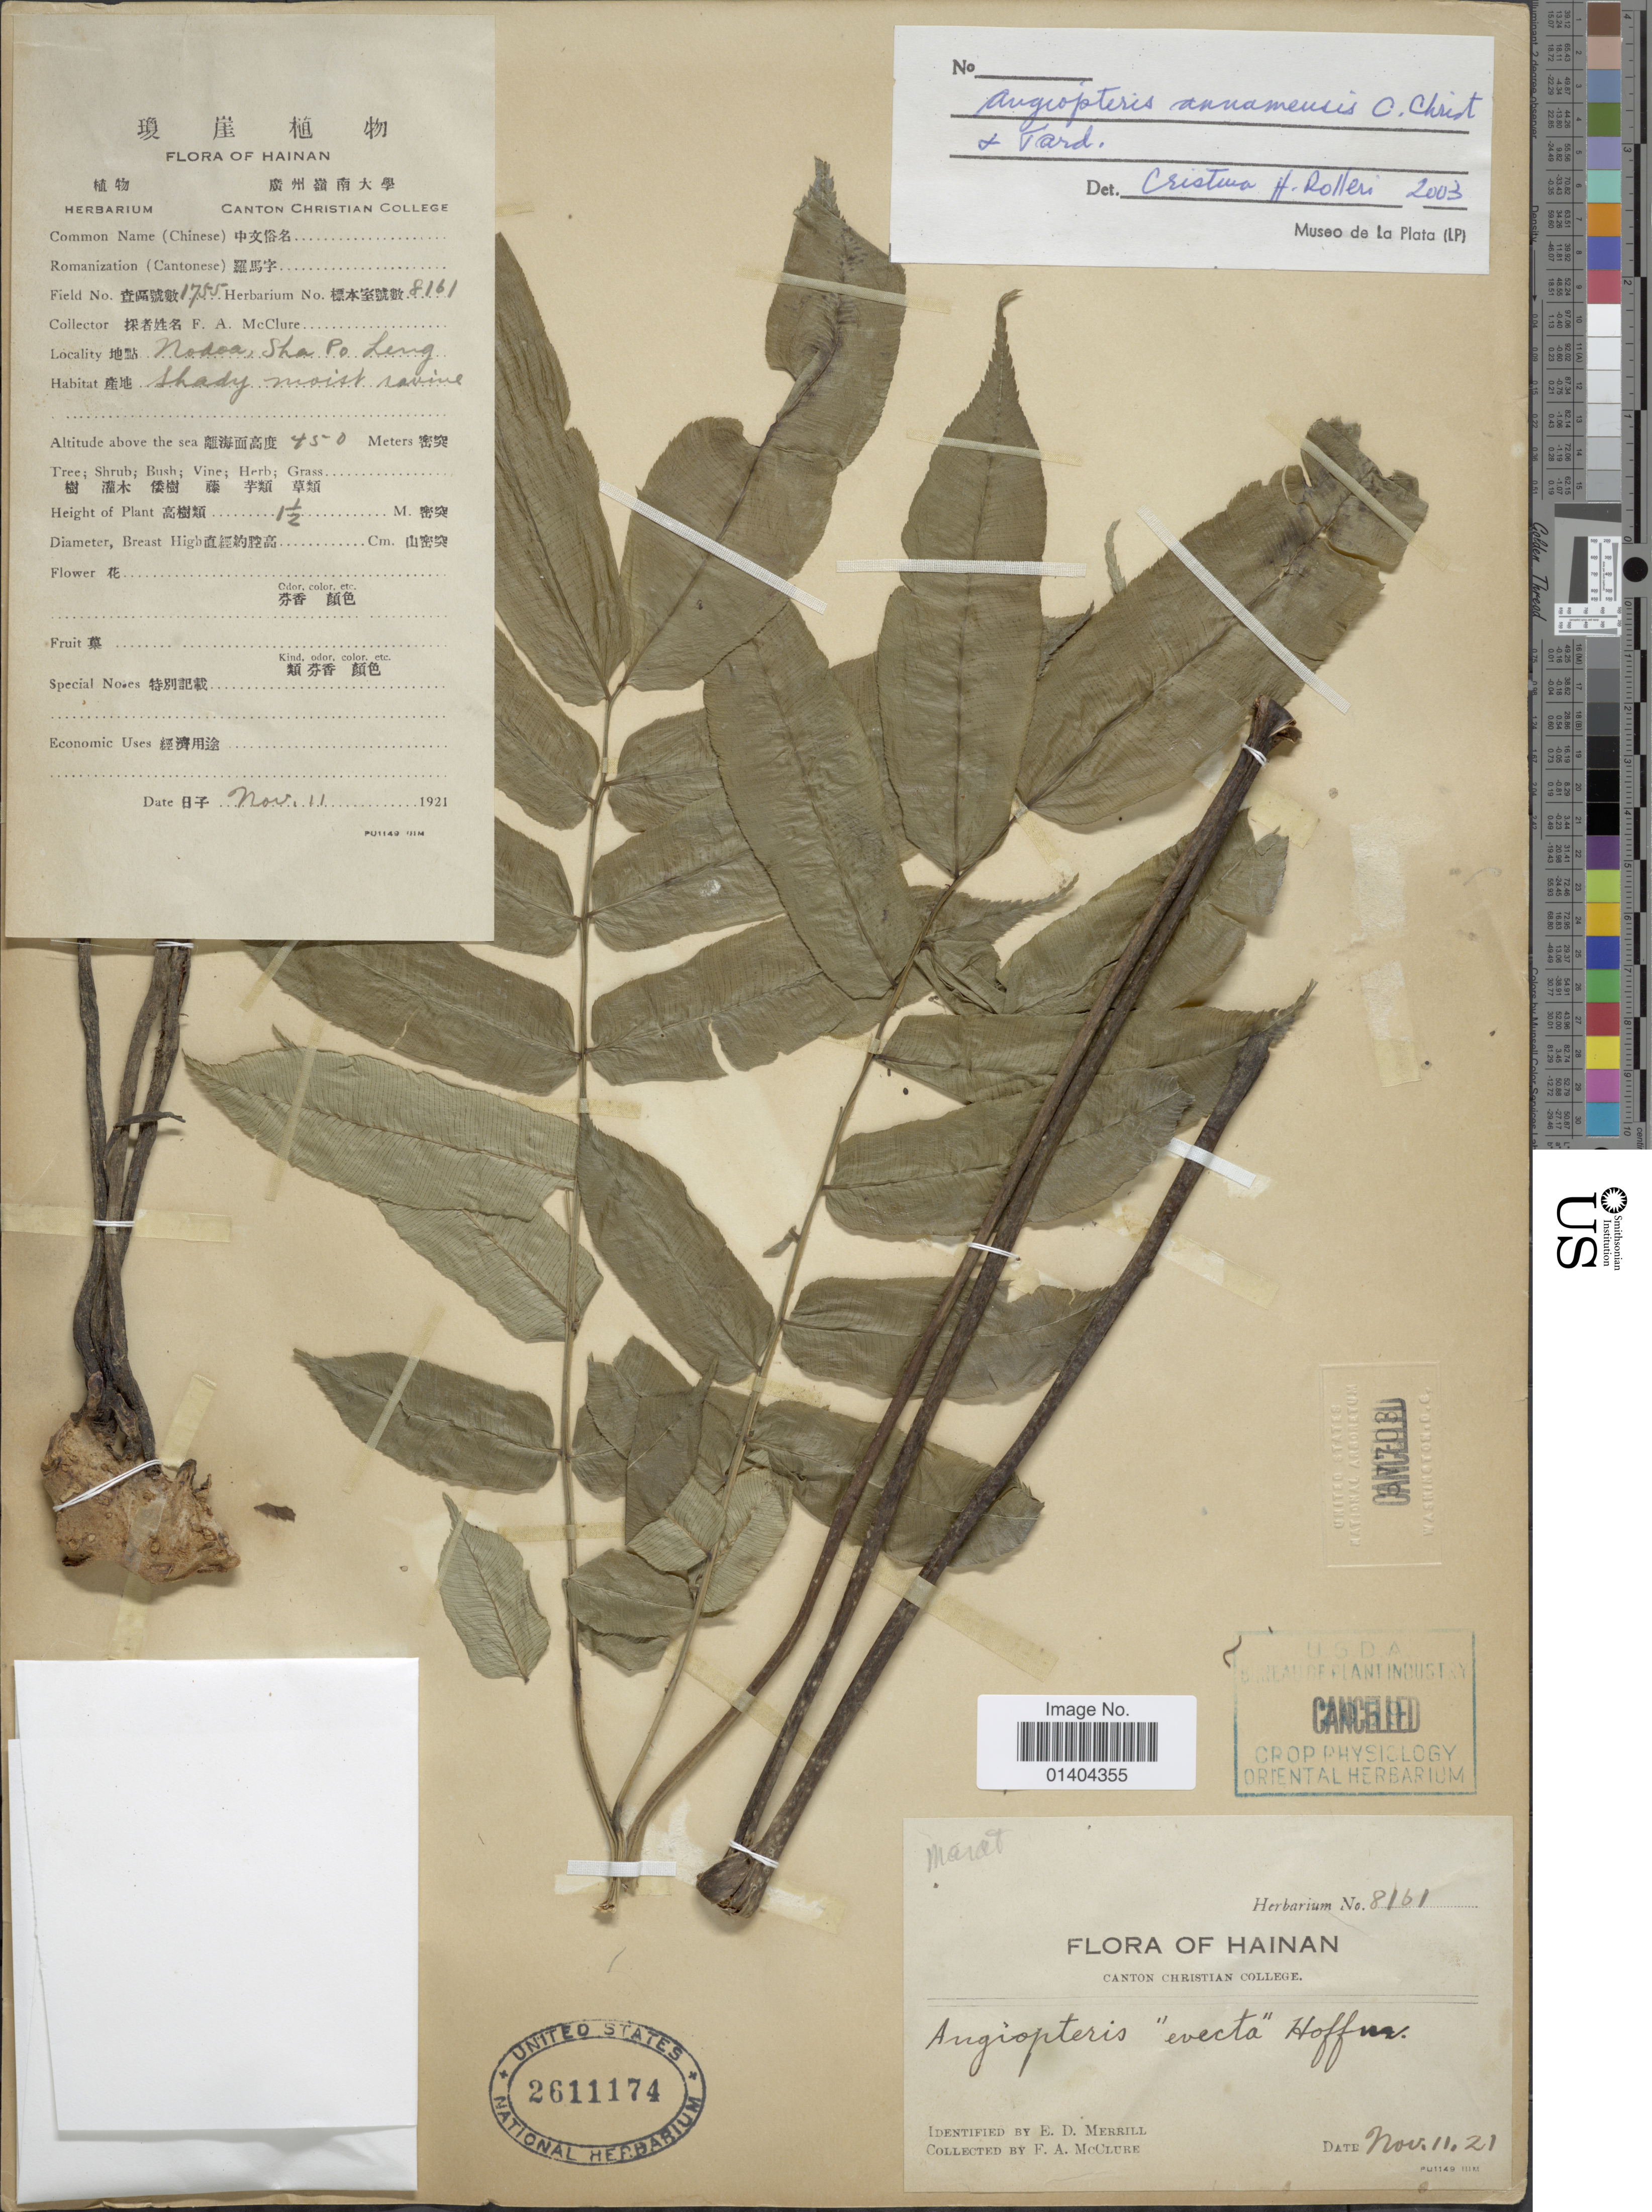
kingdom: Plantae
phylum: Tracheophyta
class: Polypodiopsida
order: Marattiales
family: Marattiaceae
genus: Angiopteris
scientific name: Angiopteris annamensis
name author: C. Chr. & Tardieu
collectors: F. A. McClure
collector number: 8161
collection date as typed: Transcribed d/m/y: 11/11/21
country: China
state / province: Hainan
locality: Nodoa, Sha Po Leng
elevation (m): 450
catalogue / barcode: US 2611174